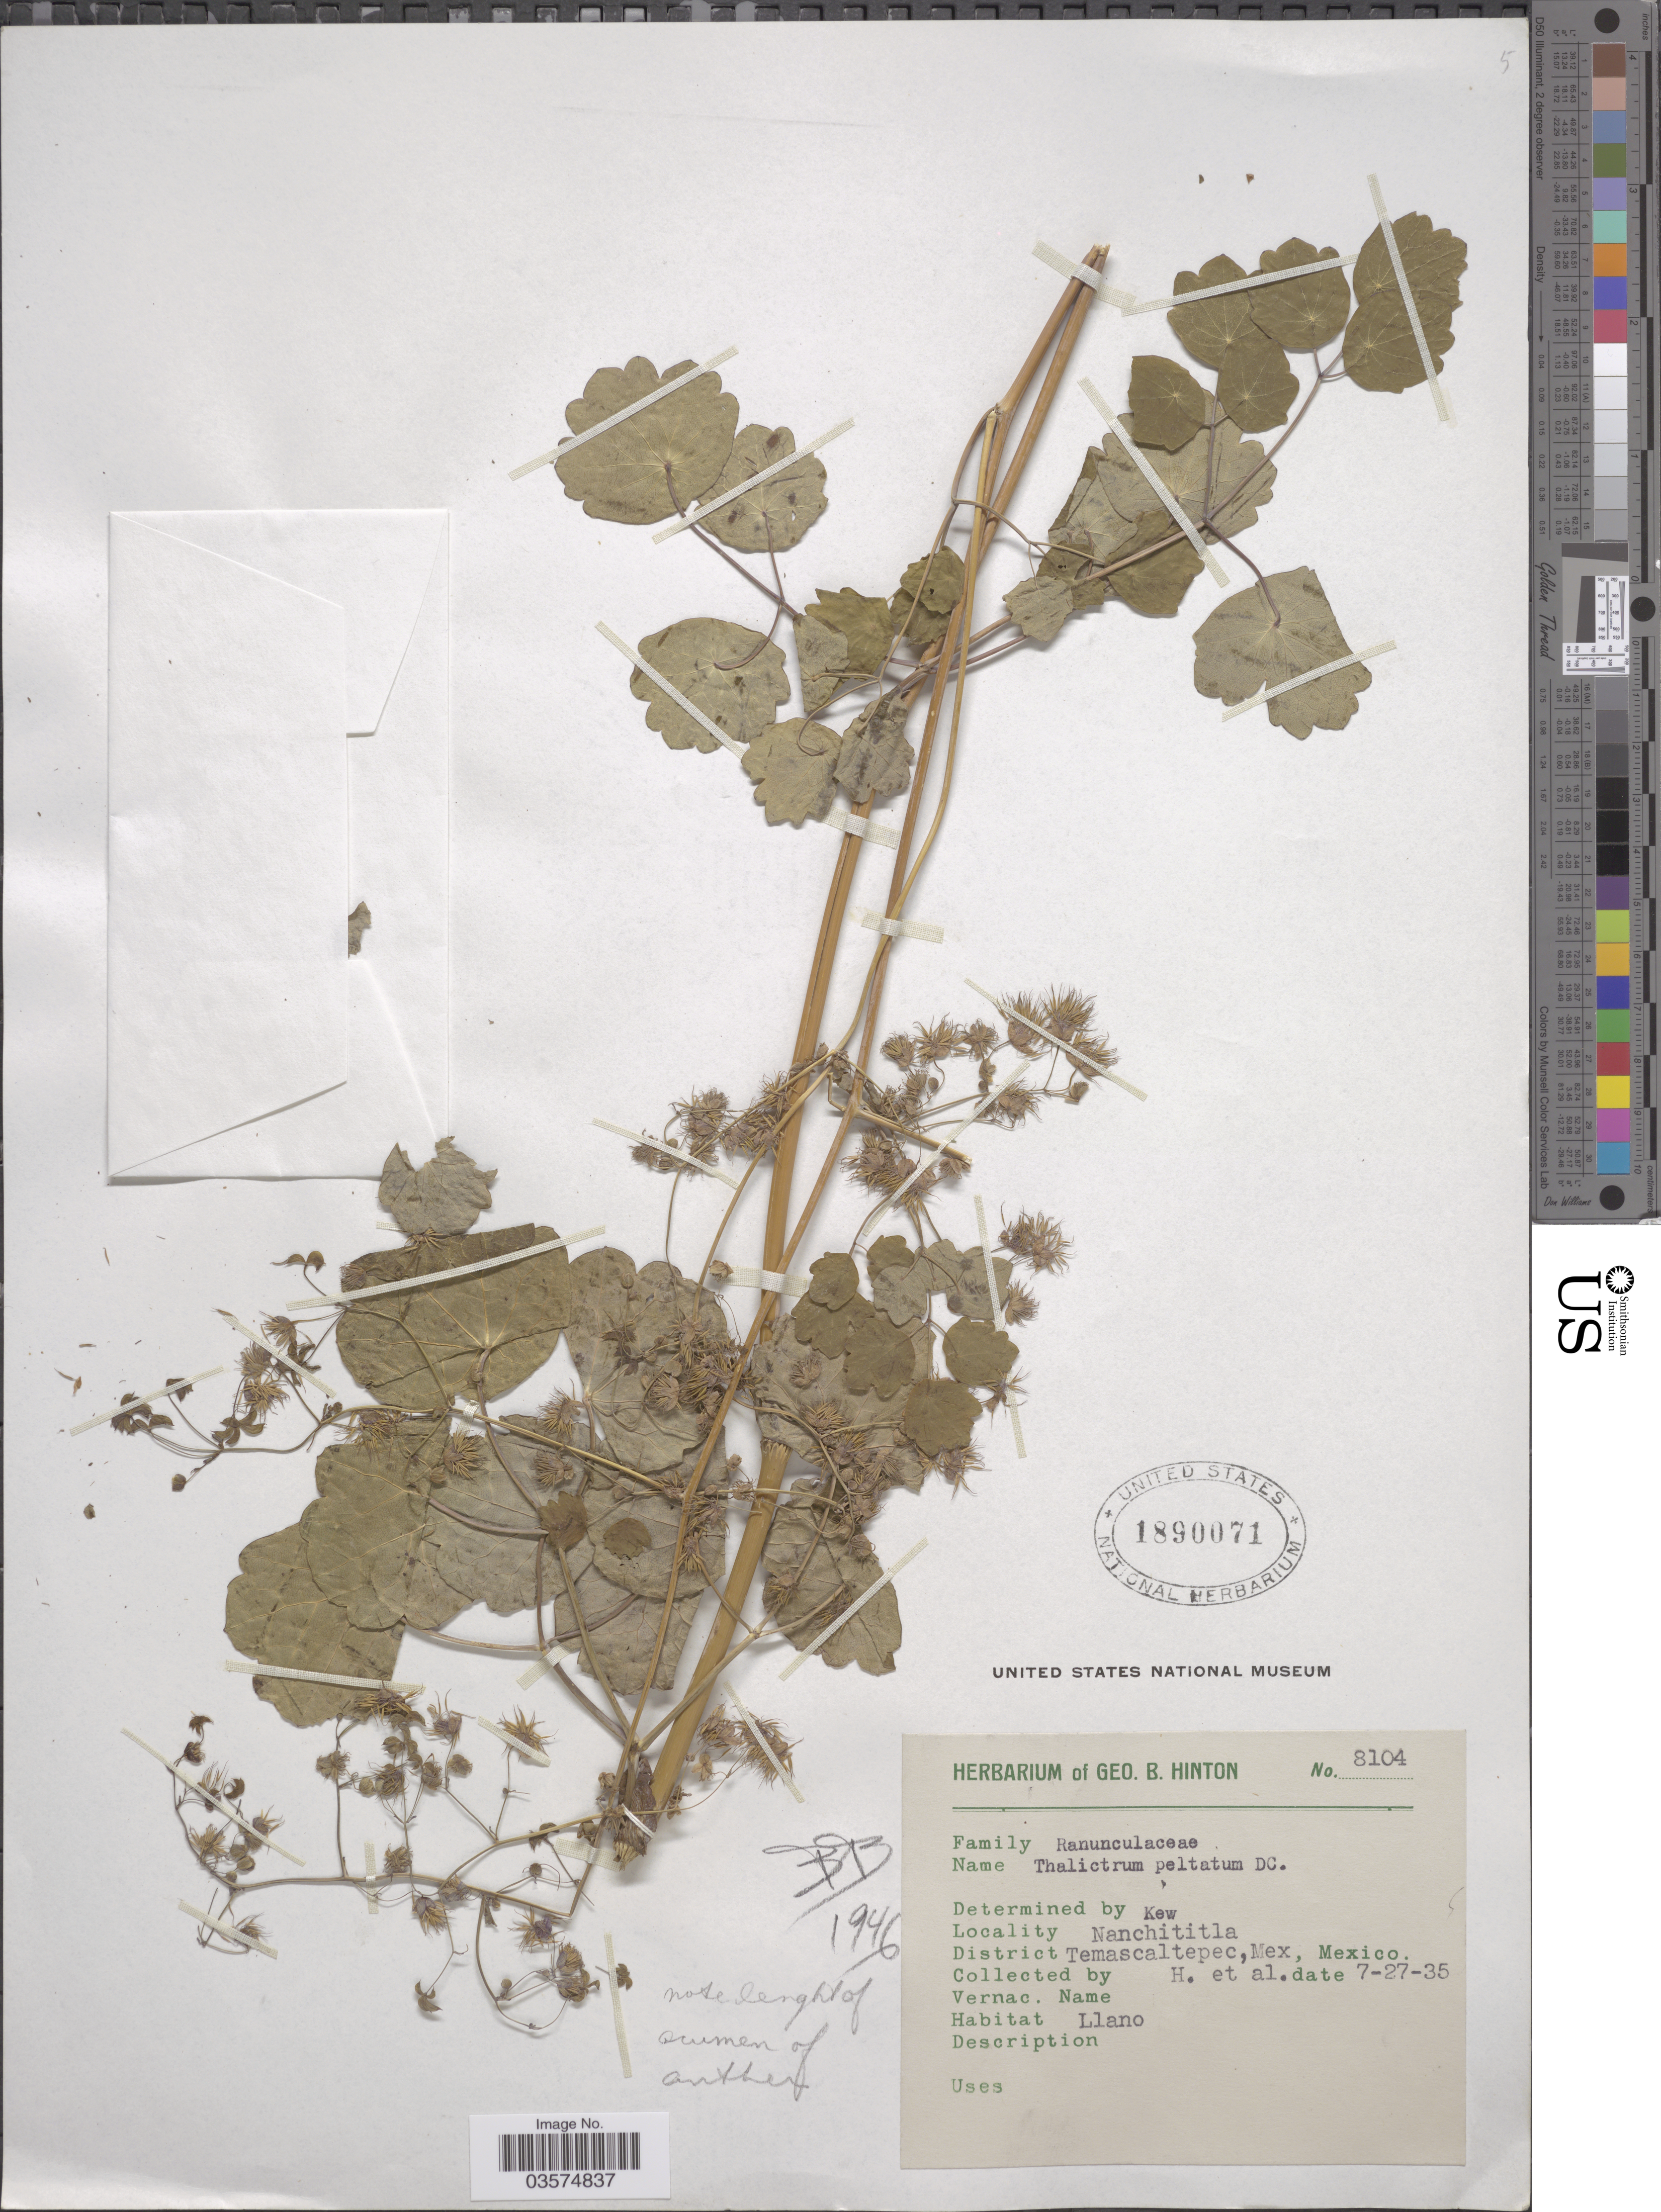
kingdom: Plantae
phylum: Tracheophyta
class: Magnoliopsida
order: Ranunculales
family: Ranunculaceae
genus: Thalictrum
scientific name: Thalictrum peltatum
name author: DC.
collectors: G. B. Hinton & et al.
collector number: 8104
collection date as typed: Transcribed d/m/y: 27/7/35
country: Mexico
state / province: México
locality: Nanchititla. District Temascaltepec, Mex.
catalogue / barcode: US 1890071